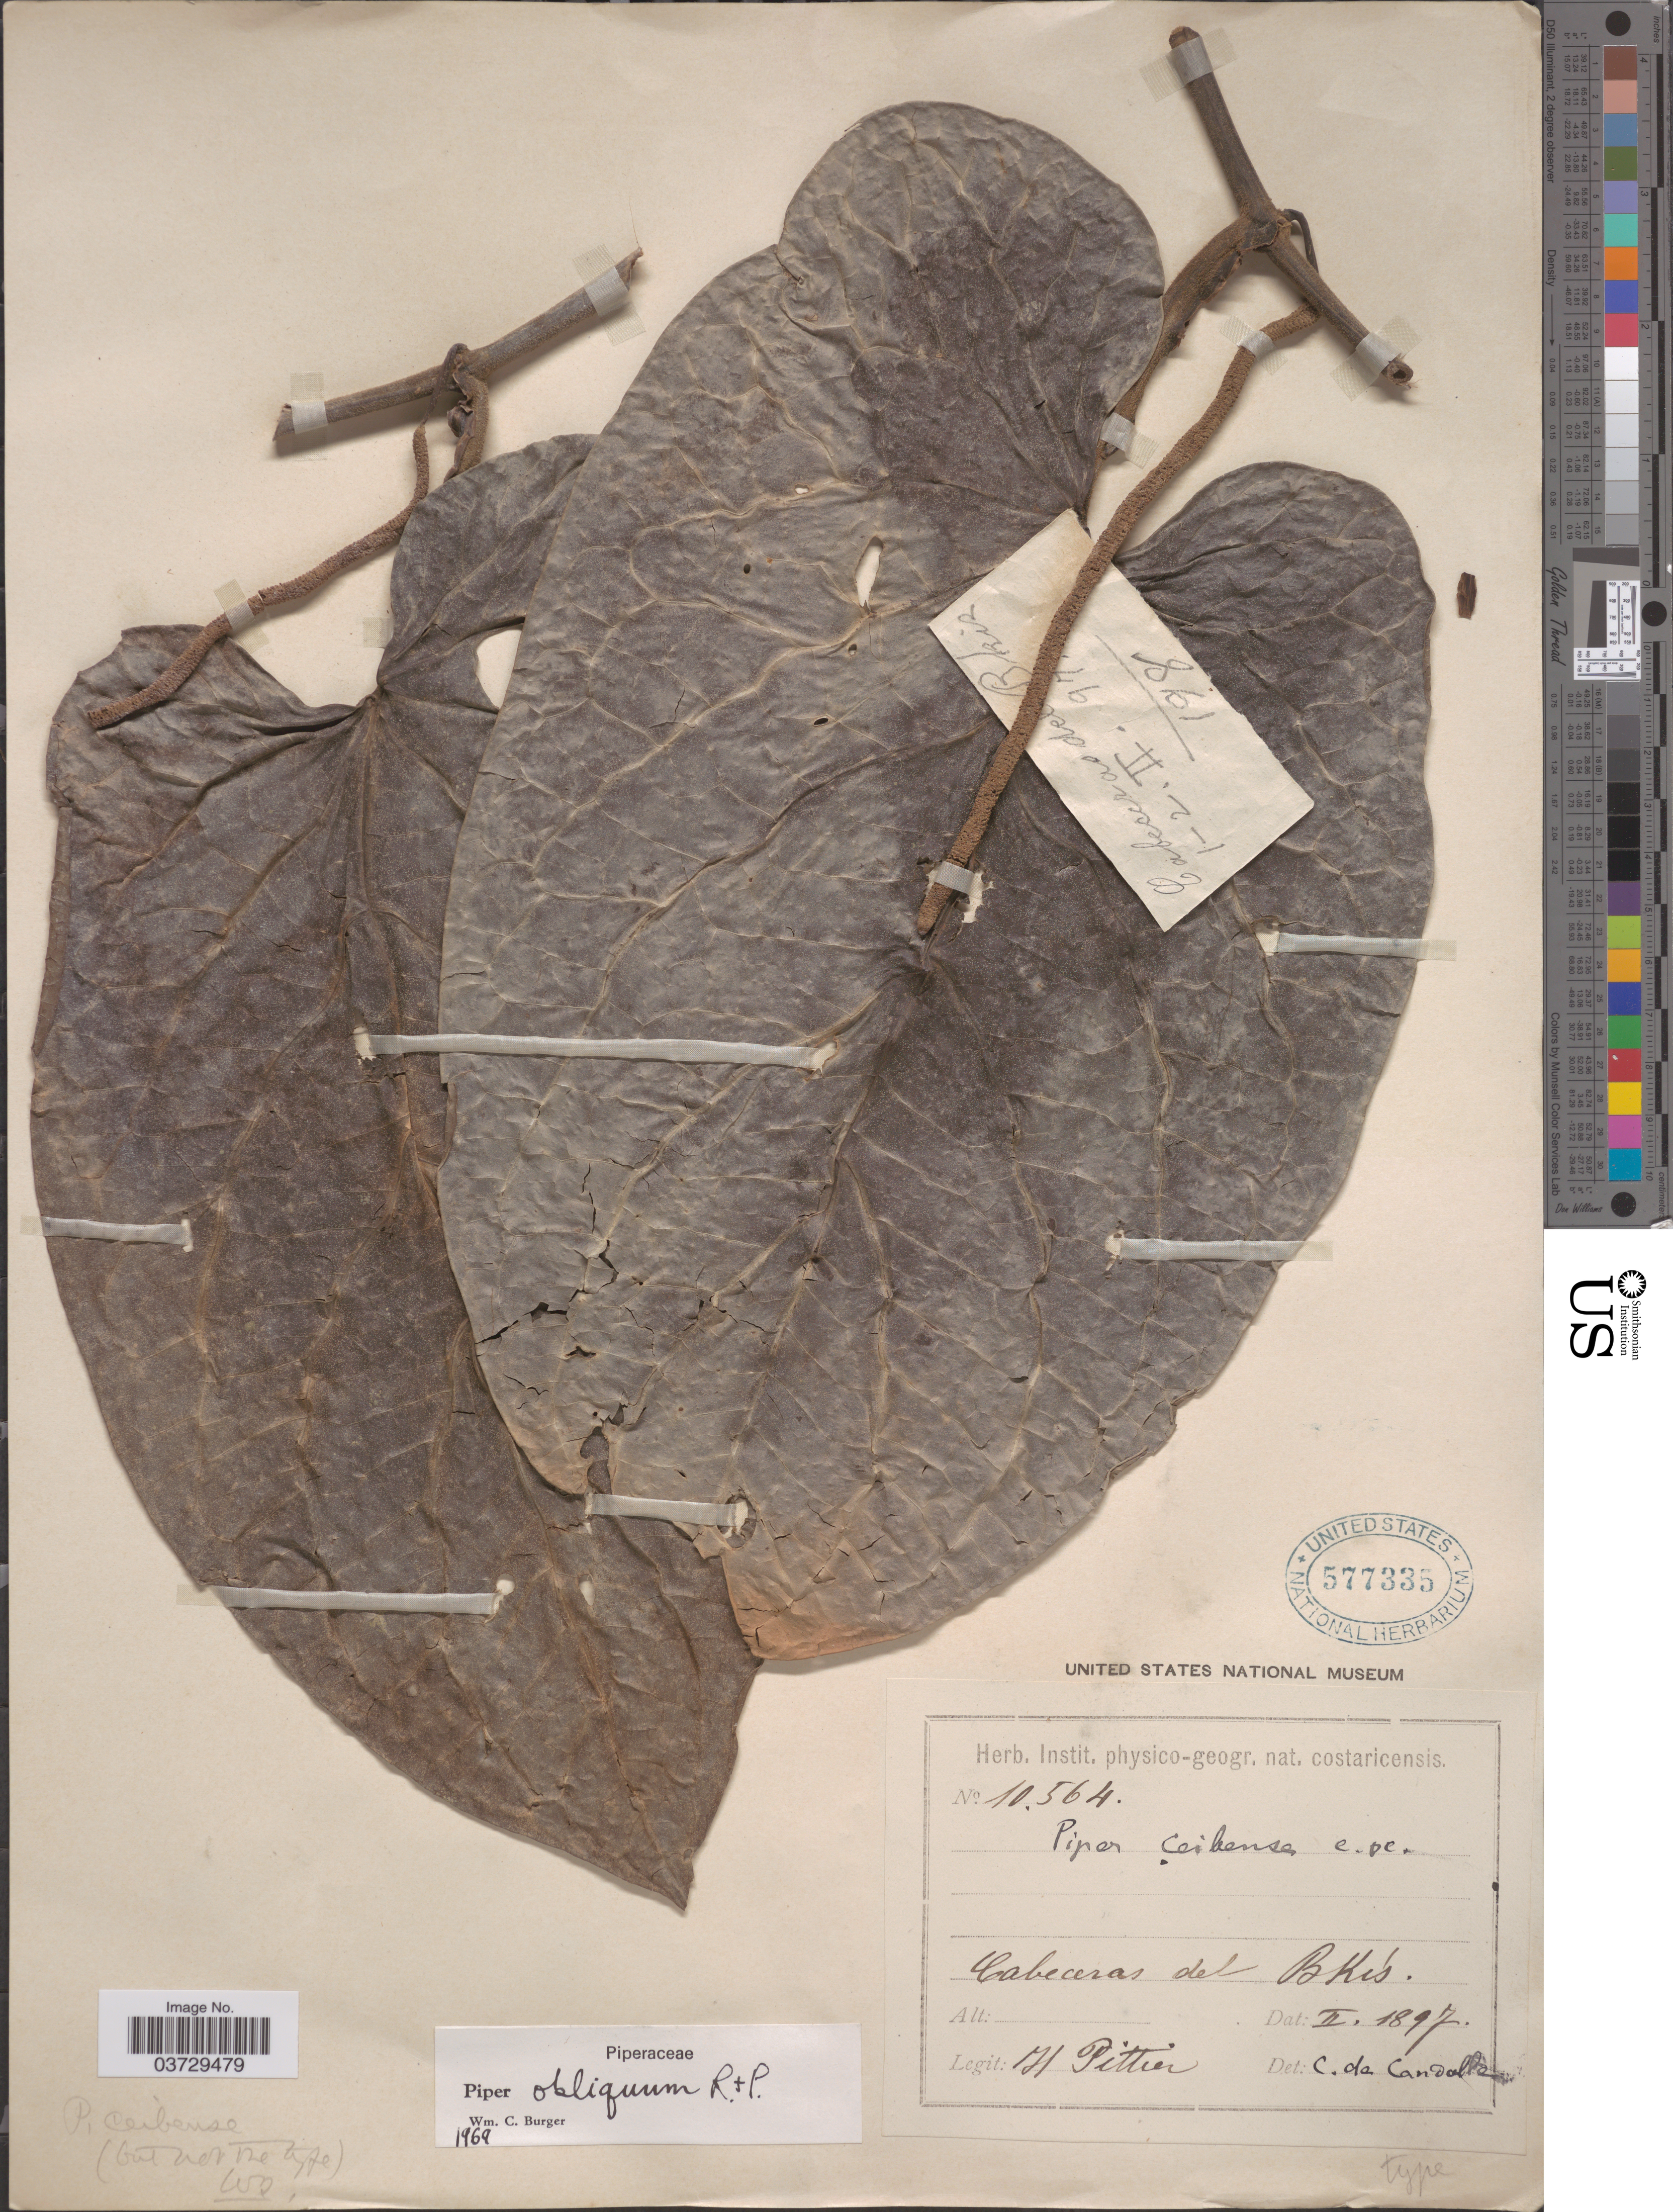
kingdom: Plantae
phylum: Tracheophyta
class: Magnoliopsida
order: Piperales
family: Piperaceae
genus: Piper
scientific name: Piper obliquum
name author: Ruiz & Pav.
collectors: H. F. Pittier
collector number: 10564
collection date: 1897-02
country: Costa Rica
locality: Cabeceras del Bkís.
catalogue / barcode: US 577335